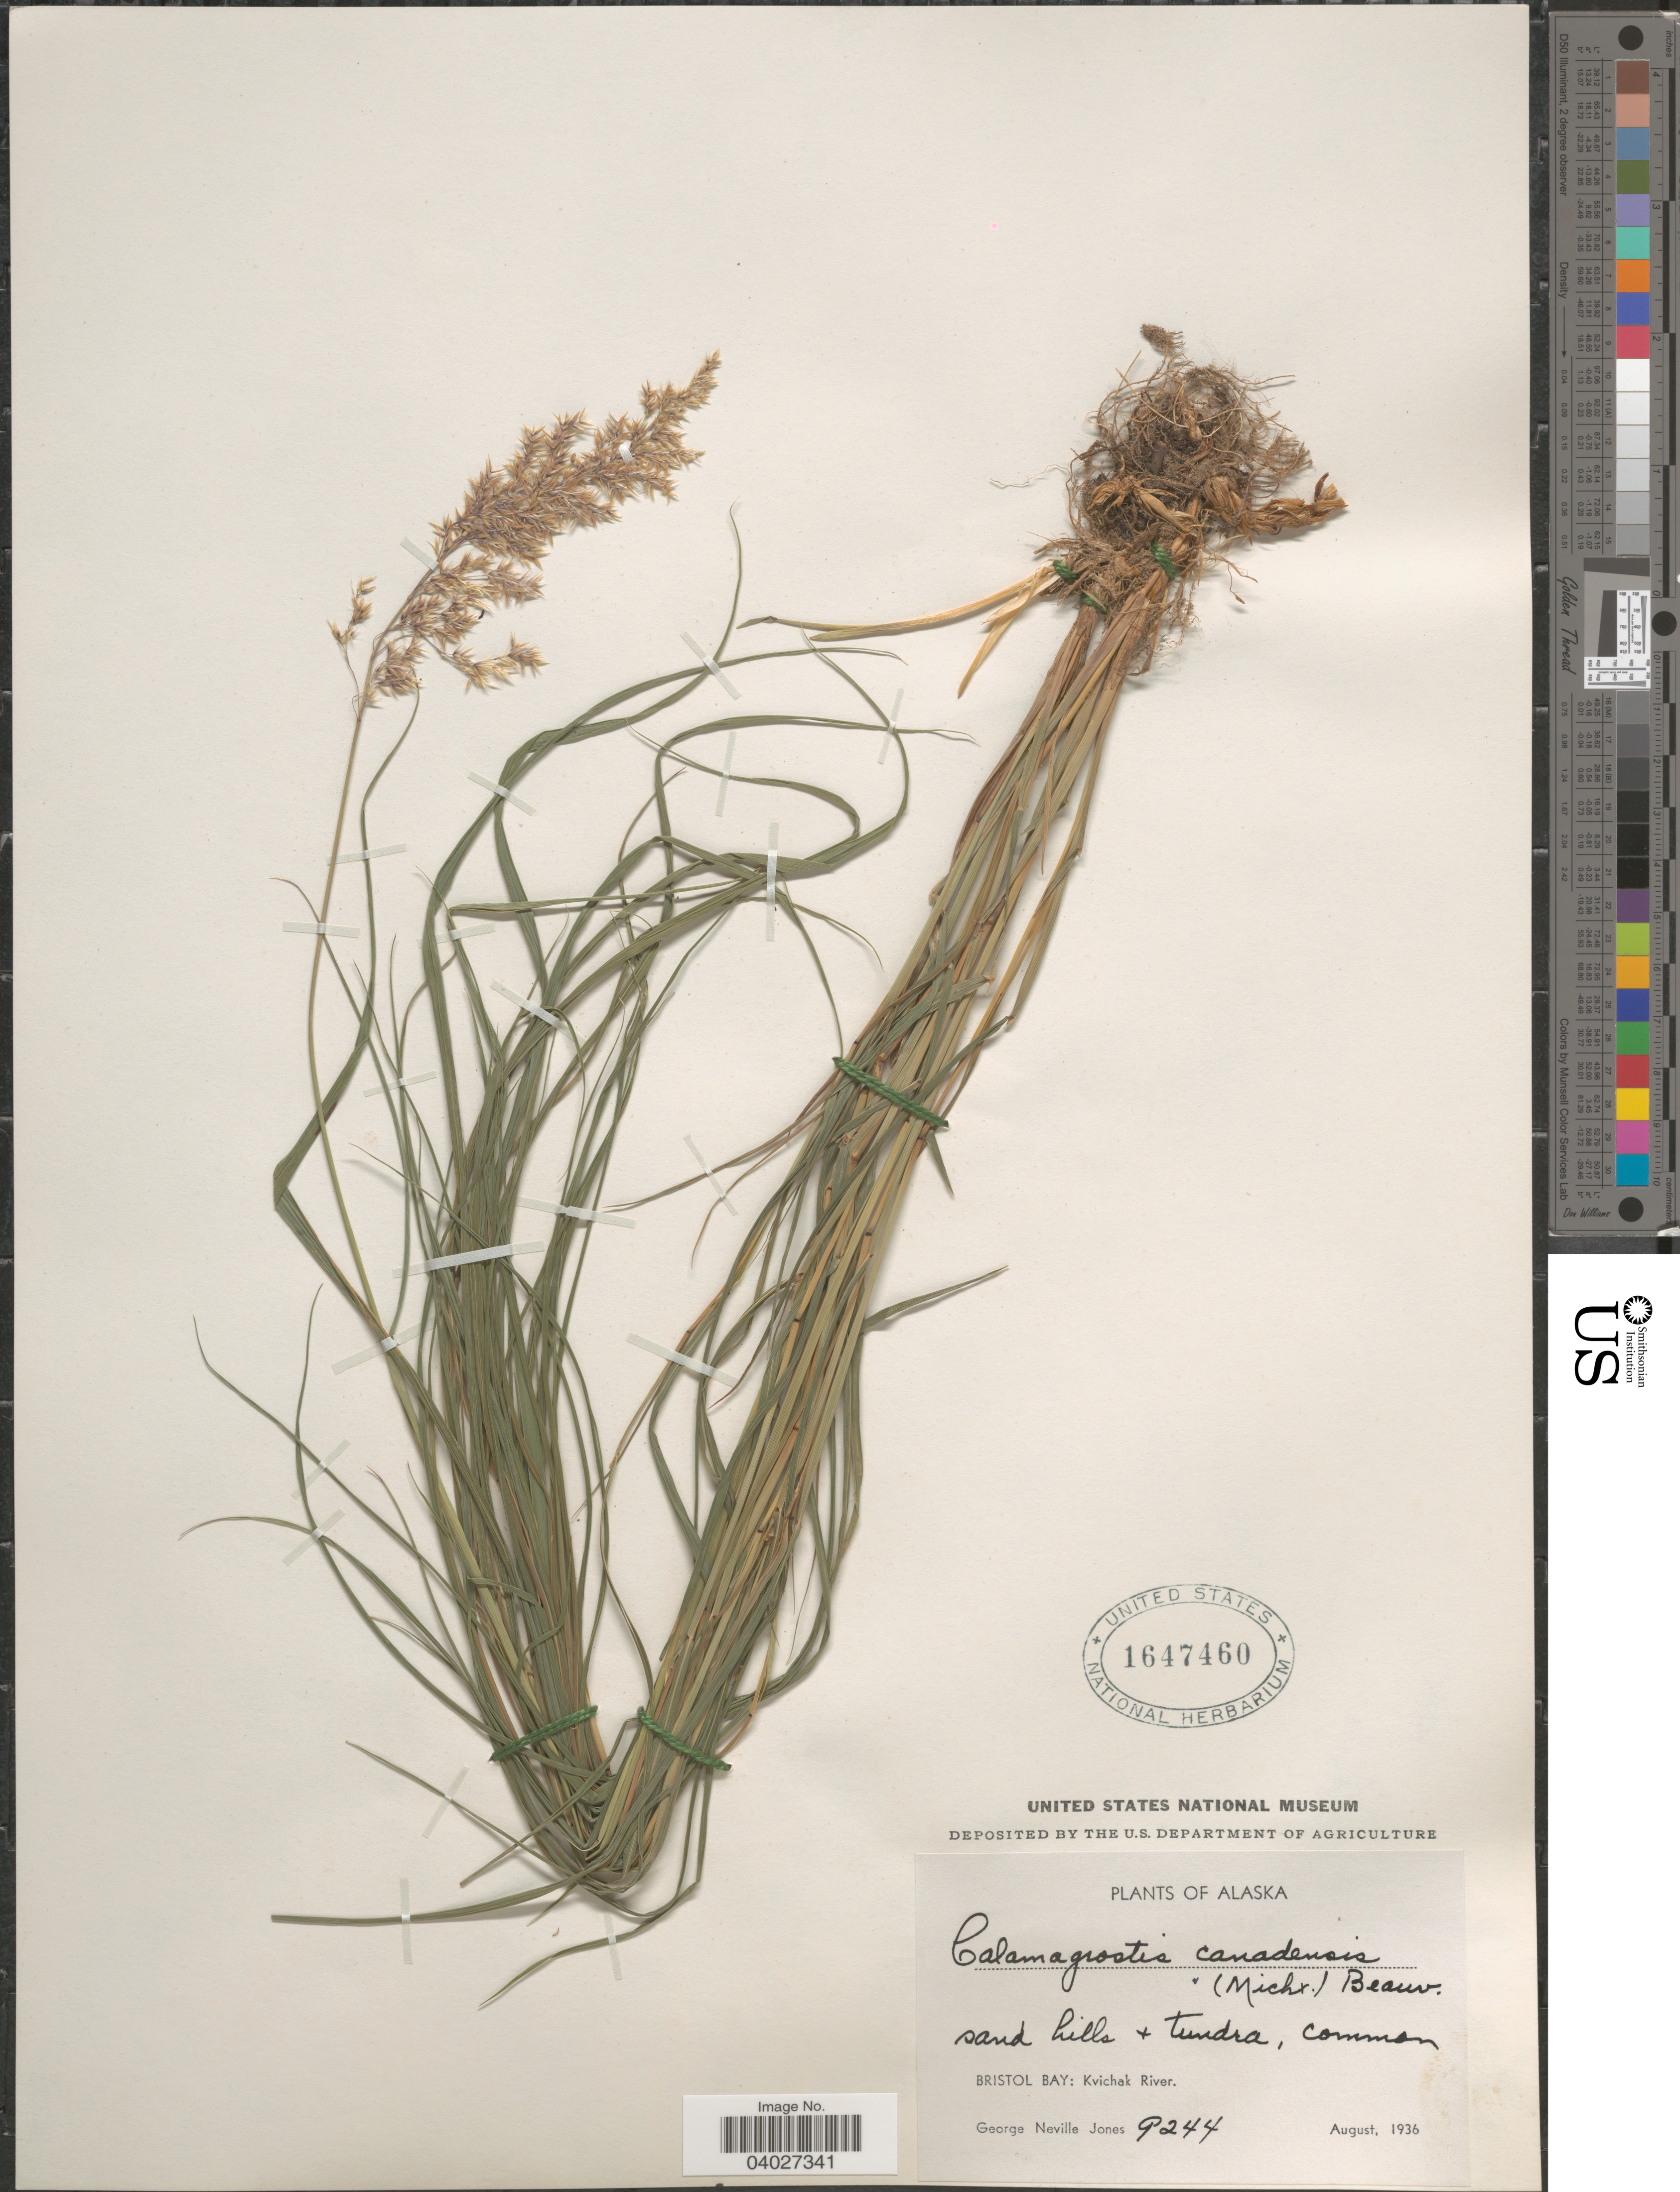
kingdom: Plantae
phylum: Tracheophyta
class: Liliopsida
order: Poales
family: Poaceae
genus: Calamagrostis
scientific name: Calamagrostis canadensis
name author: (Michx.) P. Beauv.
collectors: G. N. Jones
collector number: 9244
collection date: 1936-08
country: United States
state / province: Alaska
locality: Bristol Bay: Kvichak River.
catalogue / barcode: US 1647460